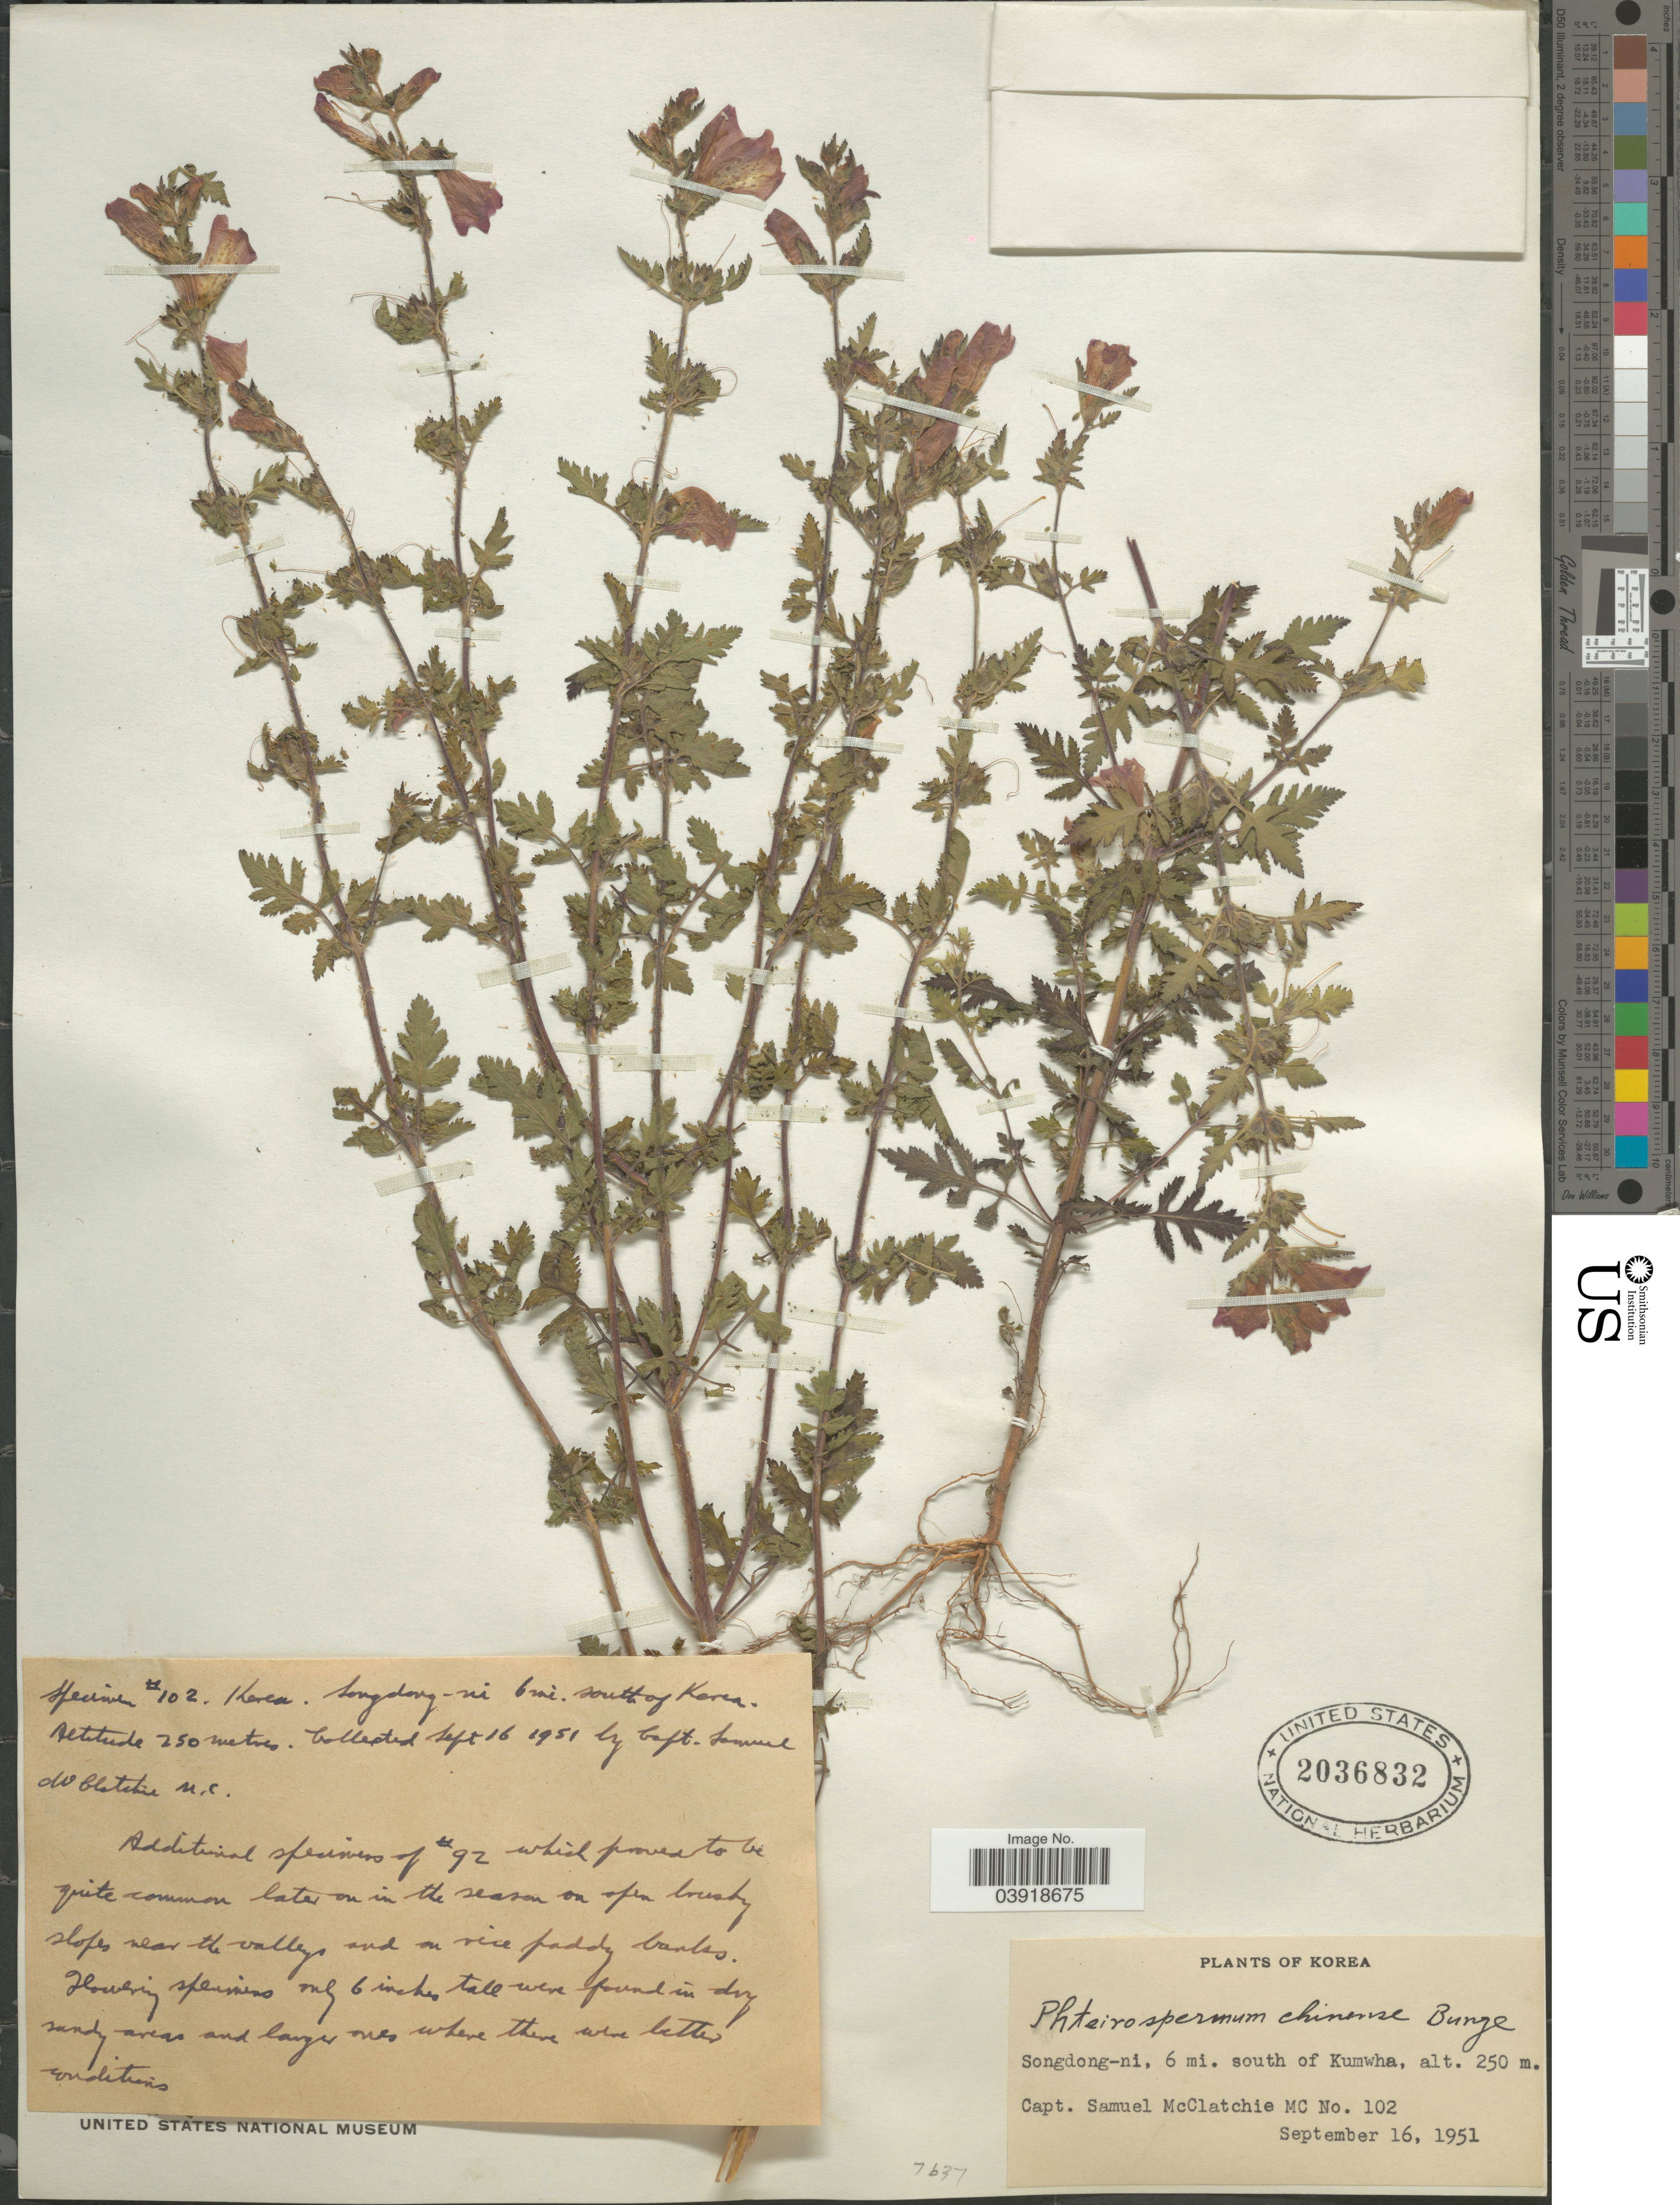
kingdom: Plantae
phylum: Tracheophyta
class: Magnoliopsida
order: Lamiales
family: Orobanchaceae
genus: Phtheirospermum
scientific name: Phtheirospermum chinense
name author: Bunge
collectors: S. McClatchie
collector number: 102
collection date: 1951-09-16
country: South Korea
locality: Songdong-ni, 6 mi. south of Kumwha (Kyongsangbuk-Do).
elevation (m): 250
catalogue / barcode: US 2036832